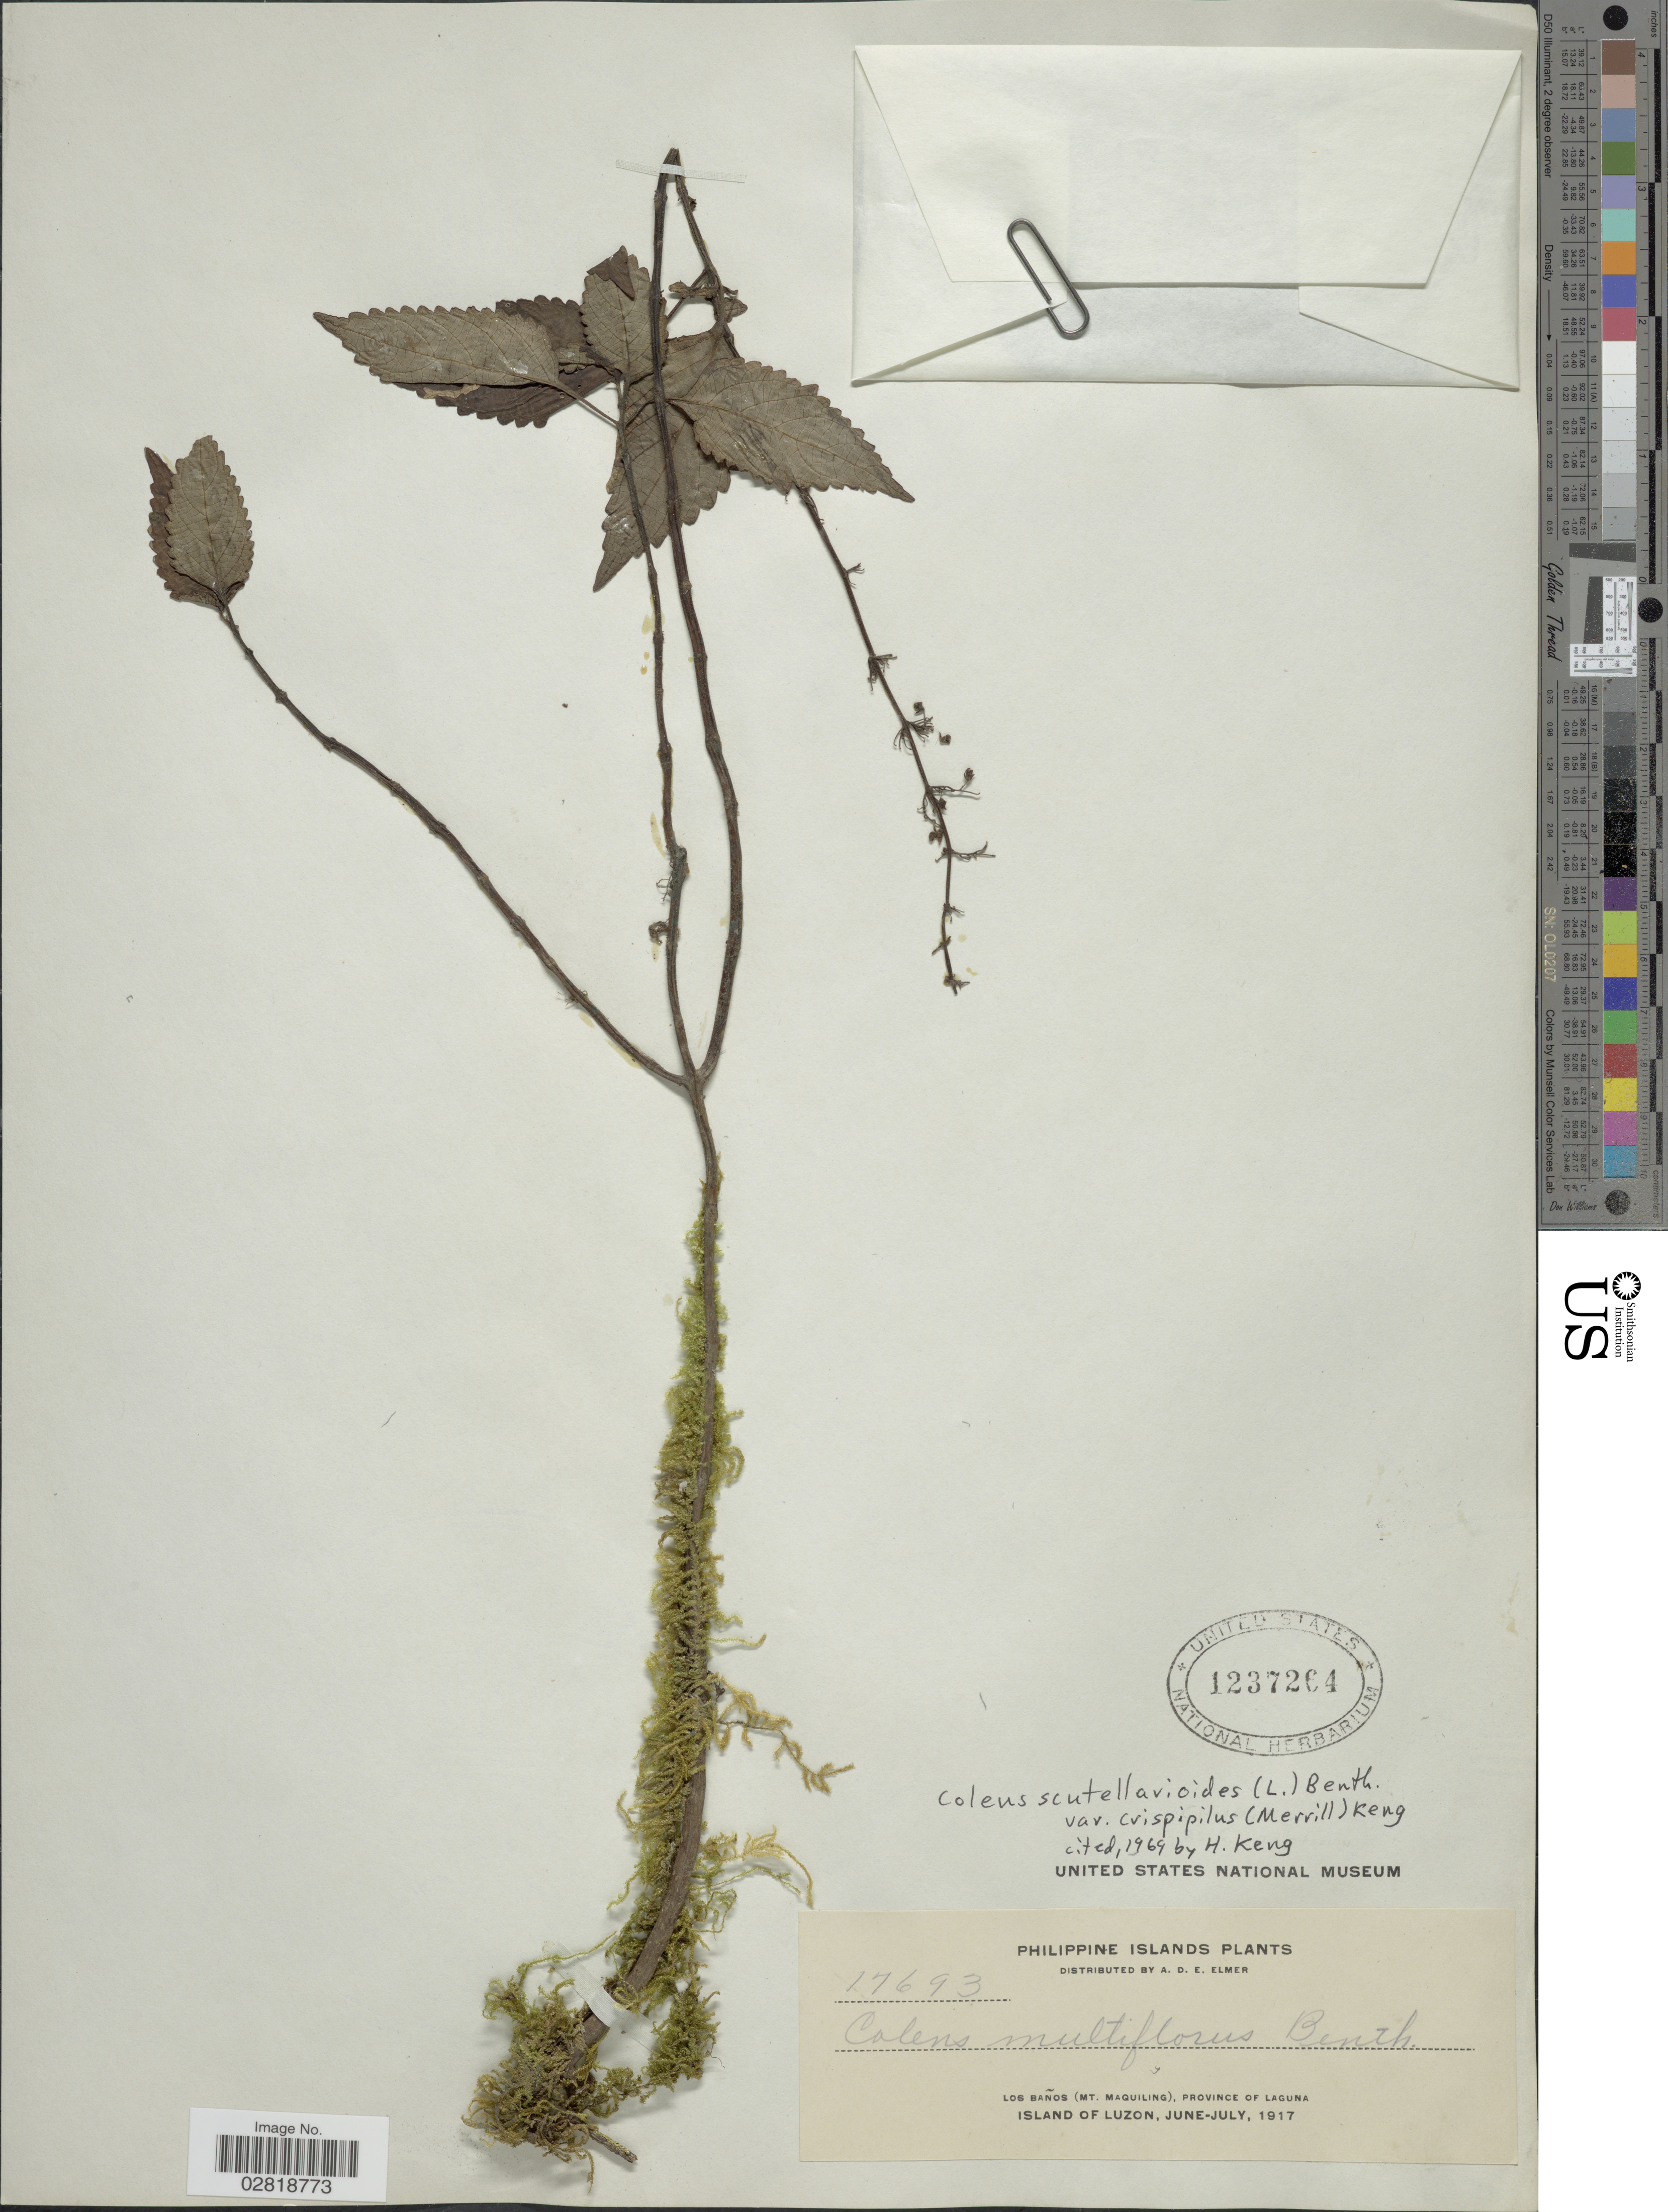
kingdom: Plantae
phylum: Tracheophyta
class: Magnoliopsida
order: Lamiales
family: Lamiaceae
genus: Plectranthus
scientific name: Plectranthus scutellarioides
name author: (L.) R. Br.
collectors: A. D. E. Elmer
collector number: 17693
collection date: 1917-06/1917-07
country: Philippines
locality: Philippine Islands. Los Baños (Mt. Maquiling), Province of Laguna. Island of Luzon.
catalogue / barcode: US 1237264